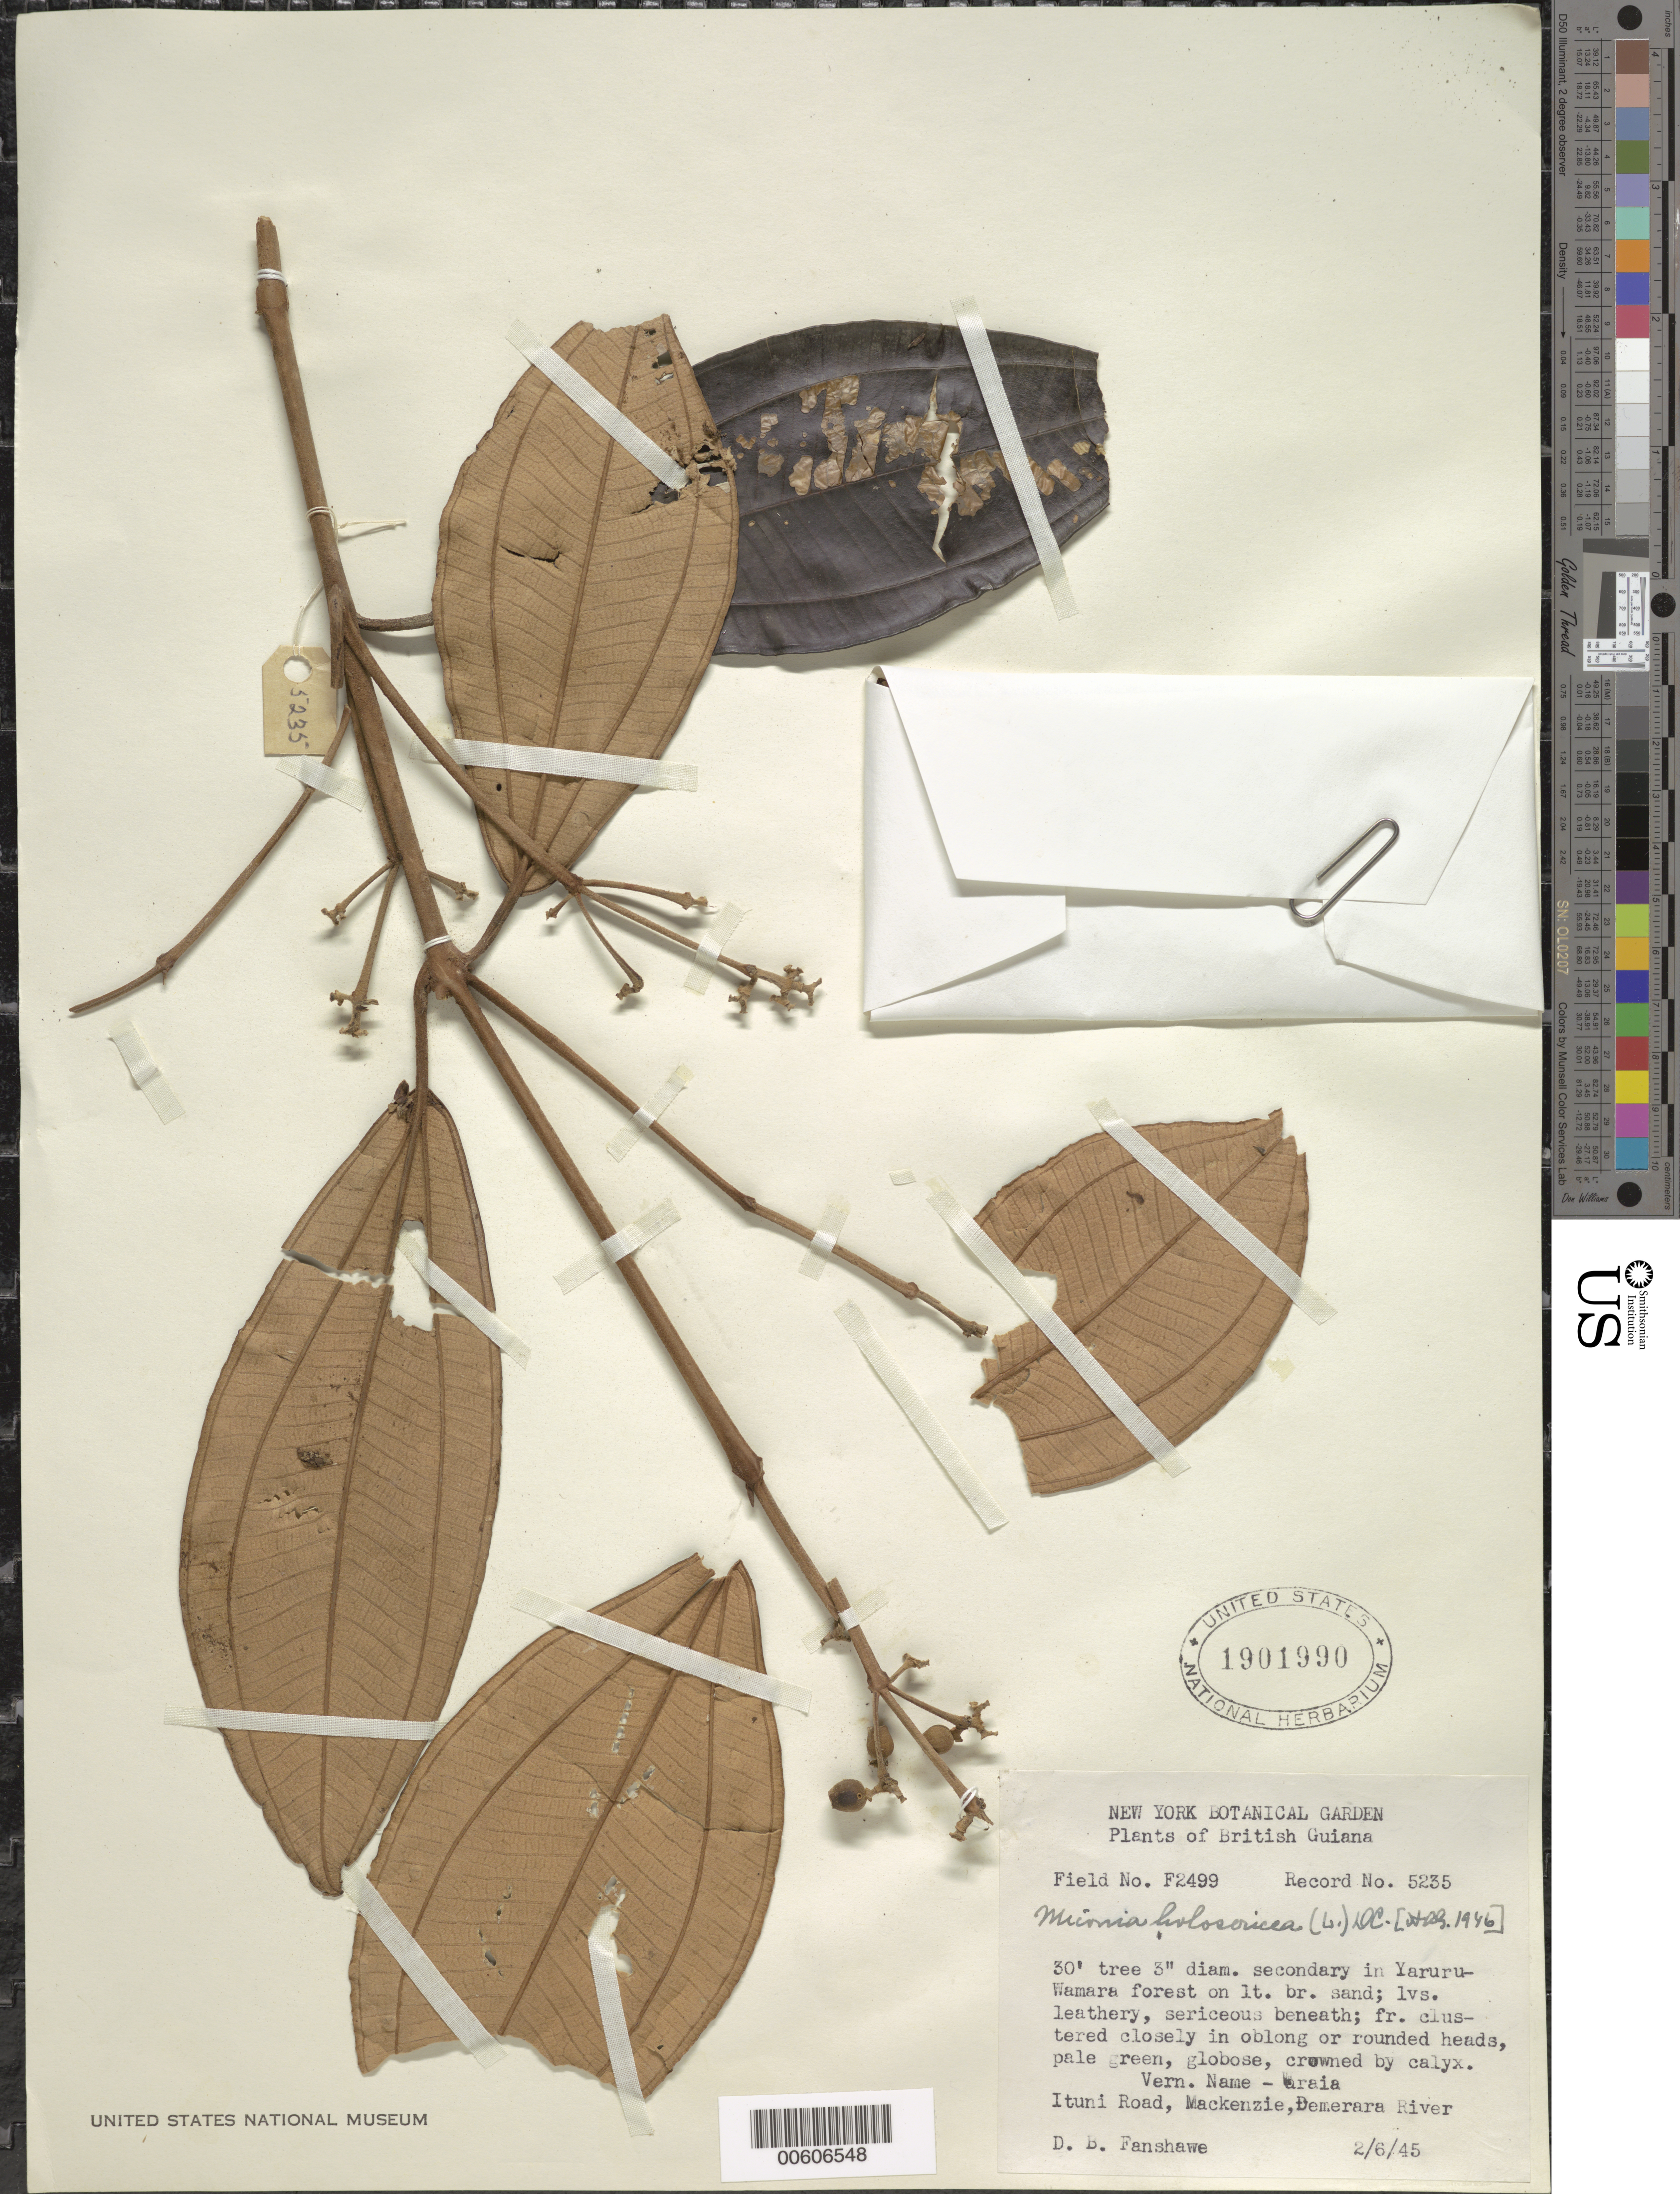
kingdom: Plantae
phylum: Tracheophyta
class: Magnoliopsida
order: Myrtales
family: Melastomataceae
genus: Miconia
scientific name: Miconia holosericea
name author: (L.) DC.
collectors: D. B. Fanshawe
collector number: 5235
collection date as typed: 2-Jun-45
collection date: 1945-06-02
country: Guyana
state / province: U. Demerara-Berbice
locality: Ituni Road, Mackenzie, Demerara River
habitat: Secondary in Yruru-Wamara fores on light brown sand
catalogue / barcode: US 1901990